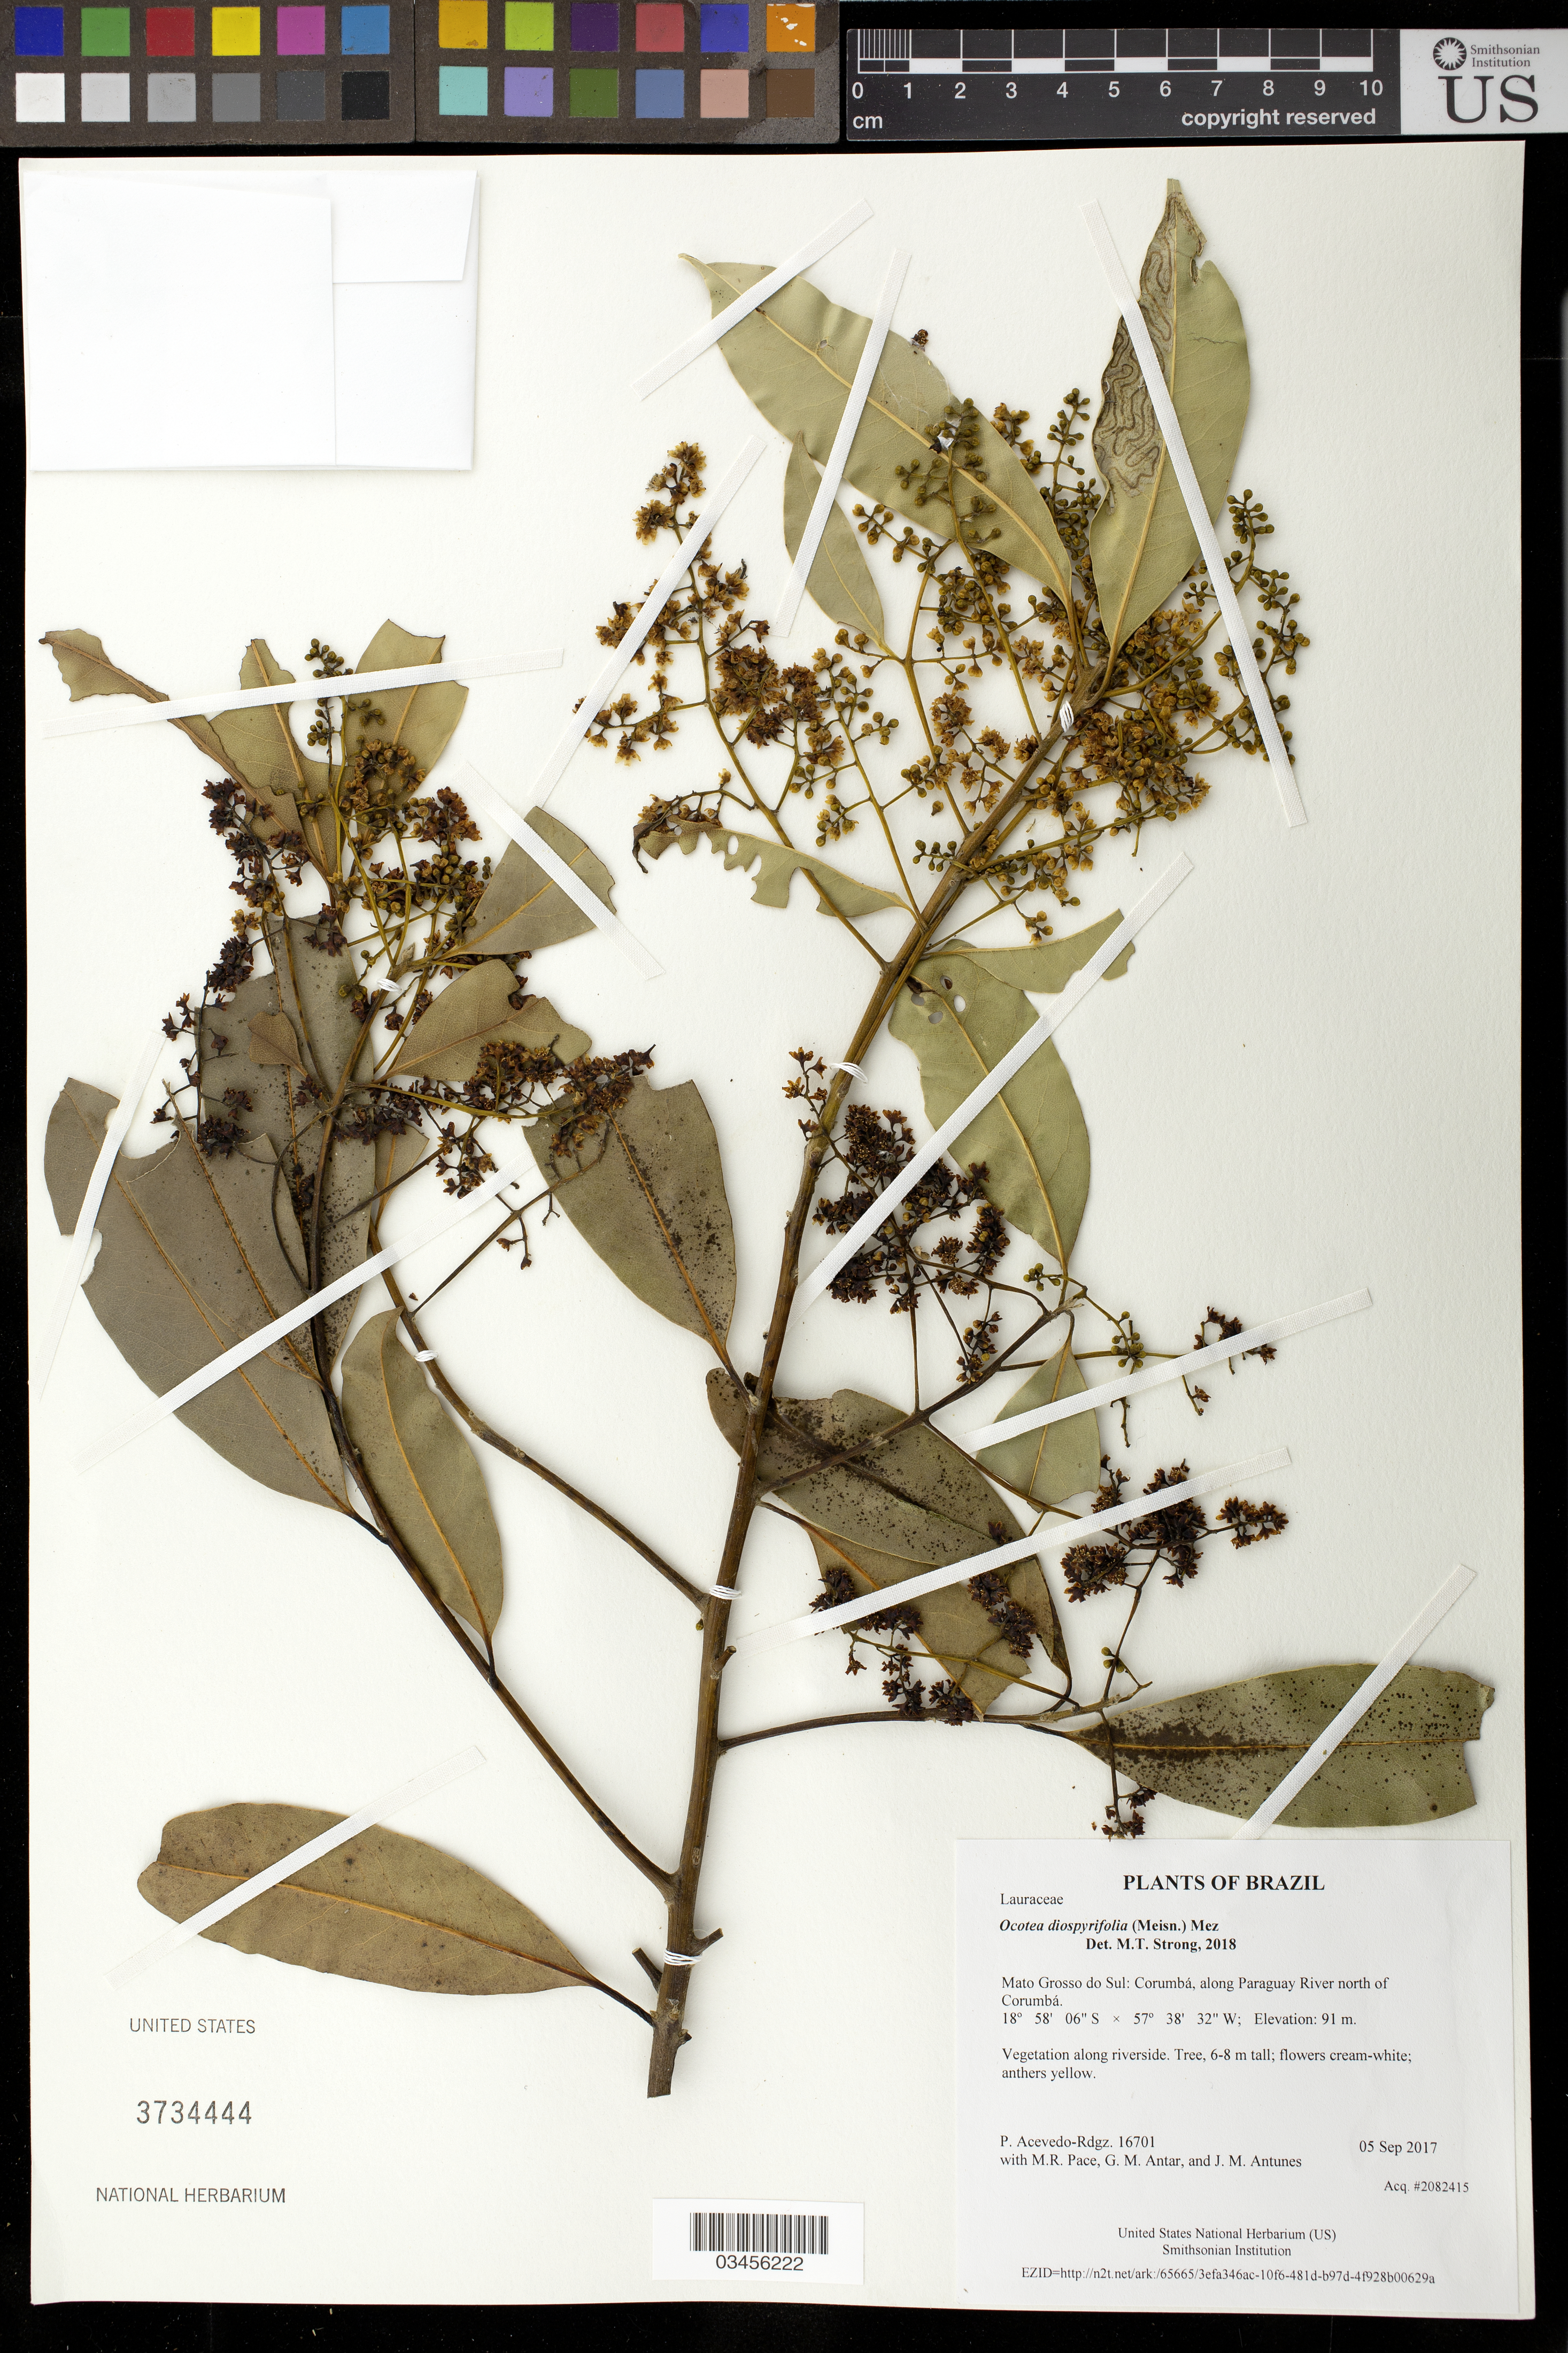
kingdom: Plantae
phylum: Tracheophyta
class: Magnoliopsida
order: Laurales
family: Lauraceae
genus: Ocotea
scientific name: Ocotea diospyrifolia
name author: (Meisn.) Mez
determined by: Strong, Mark T., (BOT), Smithsonian Institution - National Museum of Natural History (UNITED STATES)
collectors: P. Acevedo-Rodr., M. R. Pace, G. M. Antar & J. M. Antunes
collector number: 16701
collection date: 2017-09-05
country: Brazil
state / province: Mato Grosso do Sul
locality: Corumbá, along Paraguay River north of Corumbá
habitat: Vegetation along riverside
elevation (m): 91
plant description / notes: US, NY, MO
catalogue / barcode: US 3734444